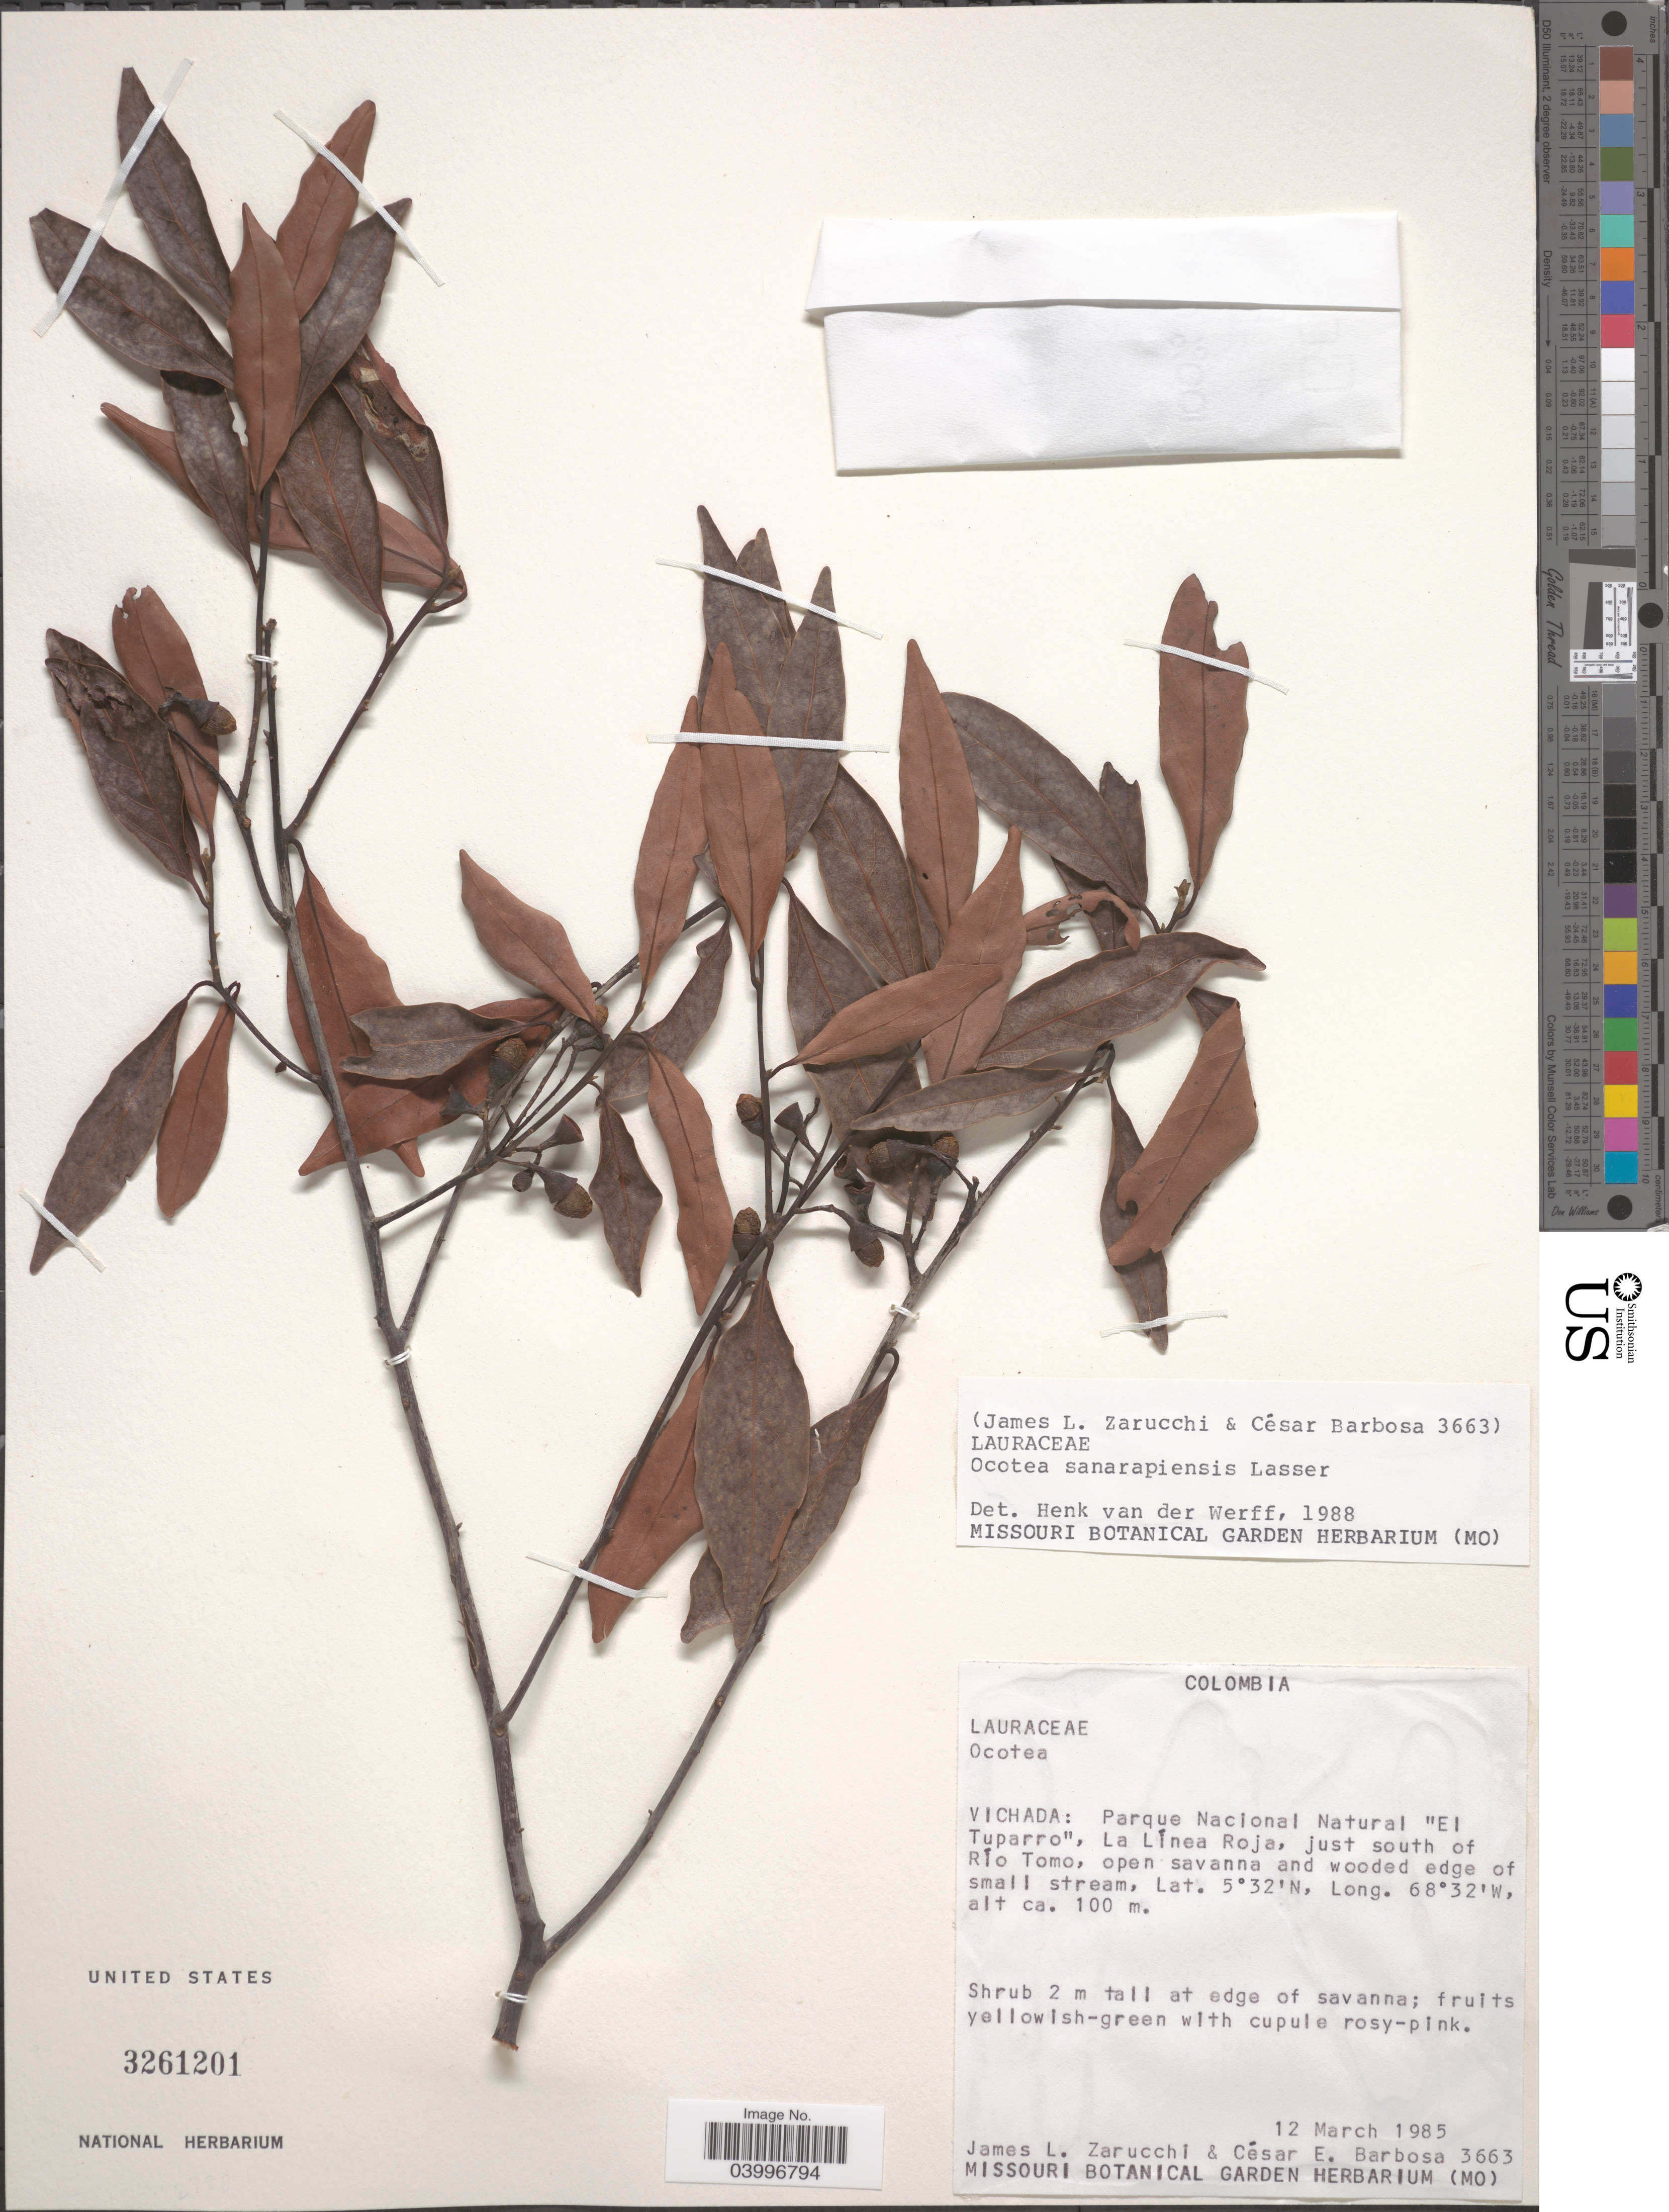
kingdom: Plantae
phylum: Tracheophyta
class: Magnoliopsida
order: Laurales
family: Lauraceae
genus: Ocotea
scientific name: Ocotea sanariapensis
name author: Lasser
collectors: J. L. Zarucchi & C. E. Barbosa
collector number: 3663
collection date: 1985-03-12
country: Colombia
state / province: Vichada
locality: Parque Nacional Natural "El Tuparro", La Línea Roja, just south of Río Tomo.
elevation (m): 100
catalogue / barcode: US 3261201